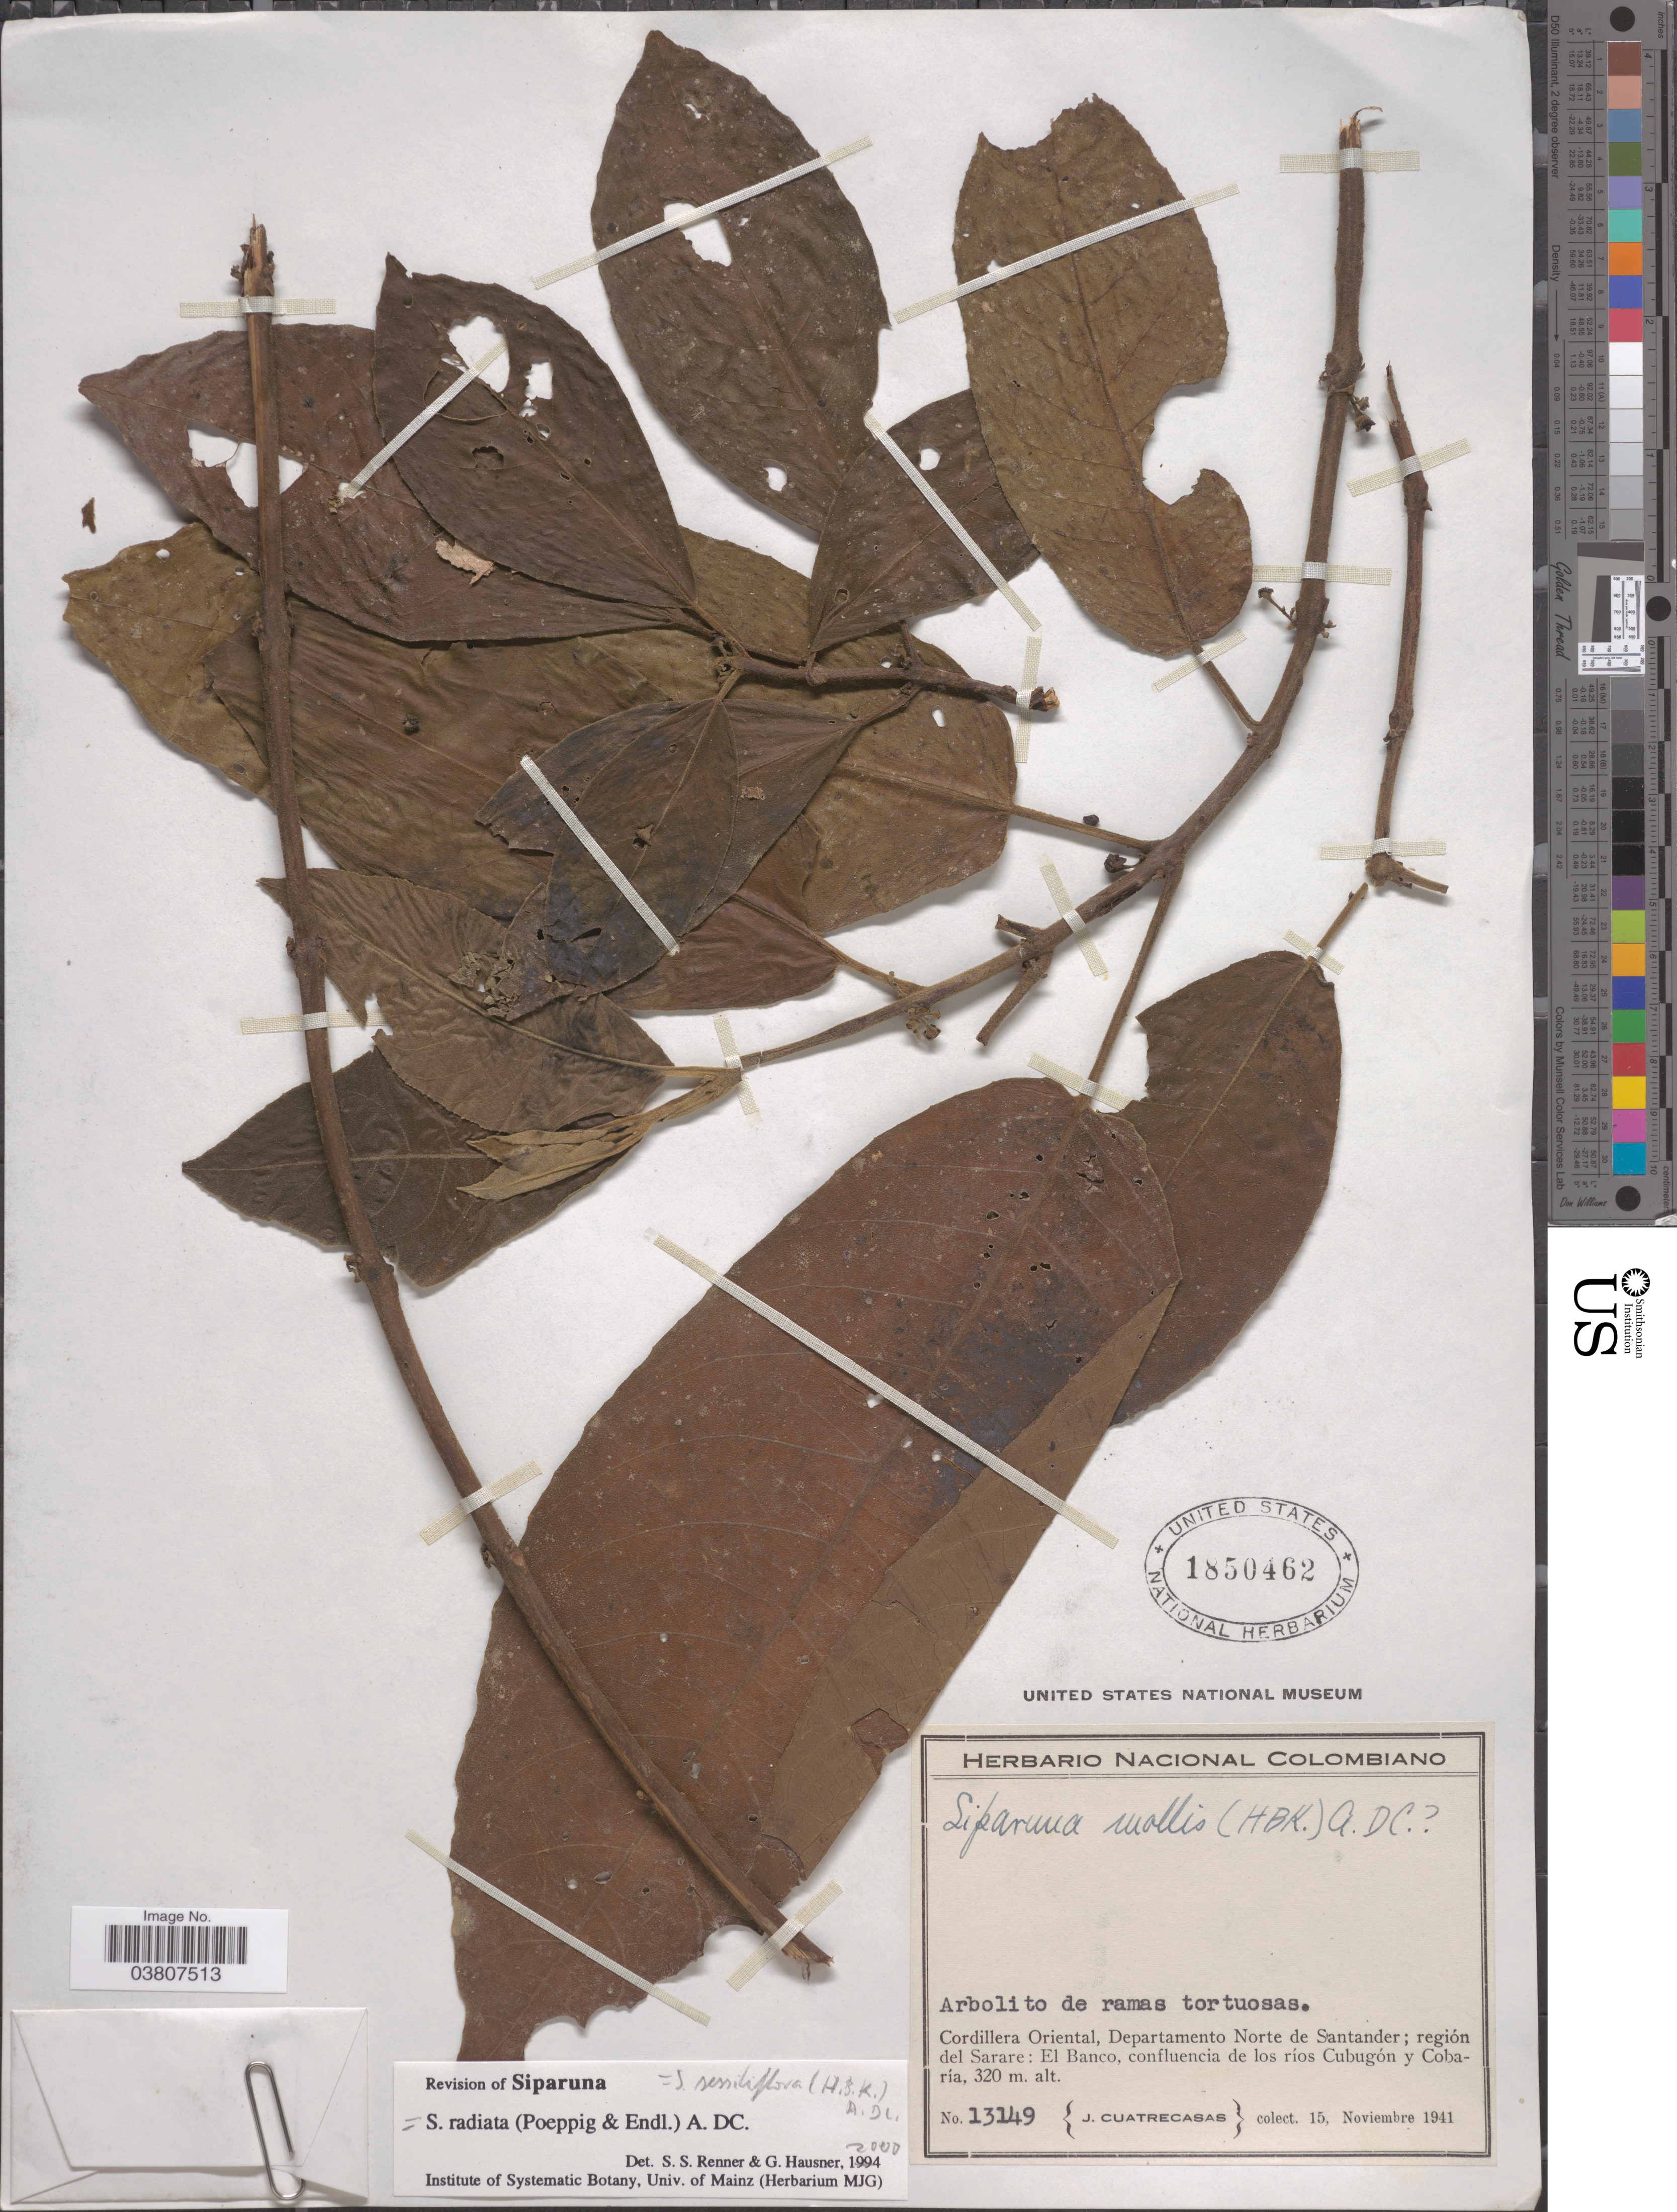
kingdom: Plantae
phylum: Tracheophyta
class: Magnoliopsida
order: Laurales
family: Siparunaceae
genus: Siparuna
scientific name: Siparuna sessiliflora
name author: (Kunth) A. DC.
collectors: J. Cuatrecasas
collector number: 13149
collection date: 1941-11-15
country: Colombia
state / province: Norte de Santander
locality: Cordillera Oriental, Departamento Norte de Santander; región del Sarare: El Banco, confluencia de los ríos Cubugón y Cobaría.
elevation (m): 320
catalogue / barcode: US 1850462